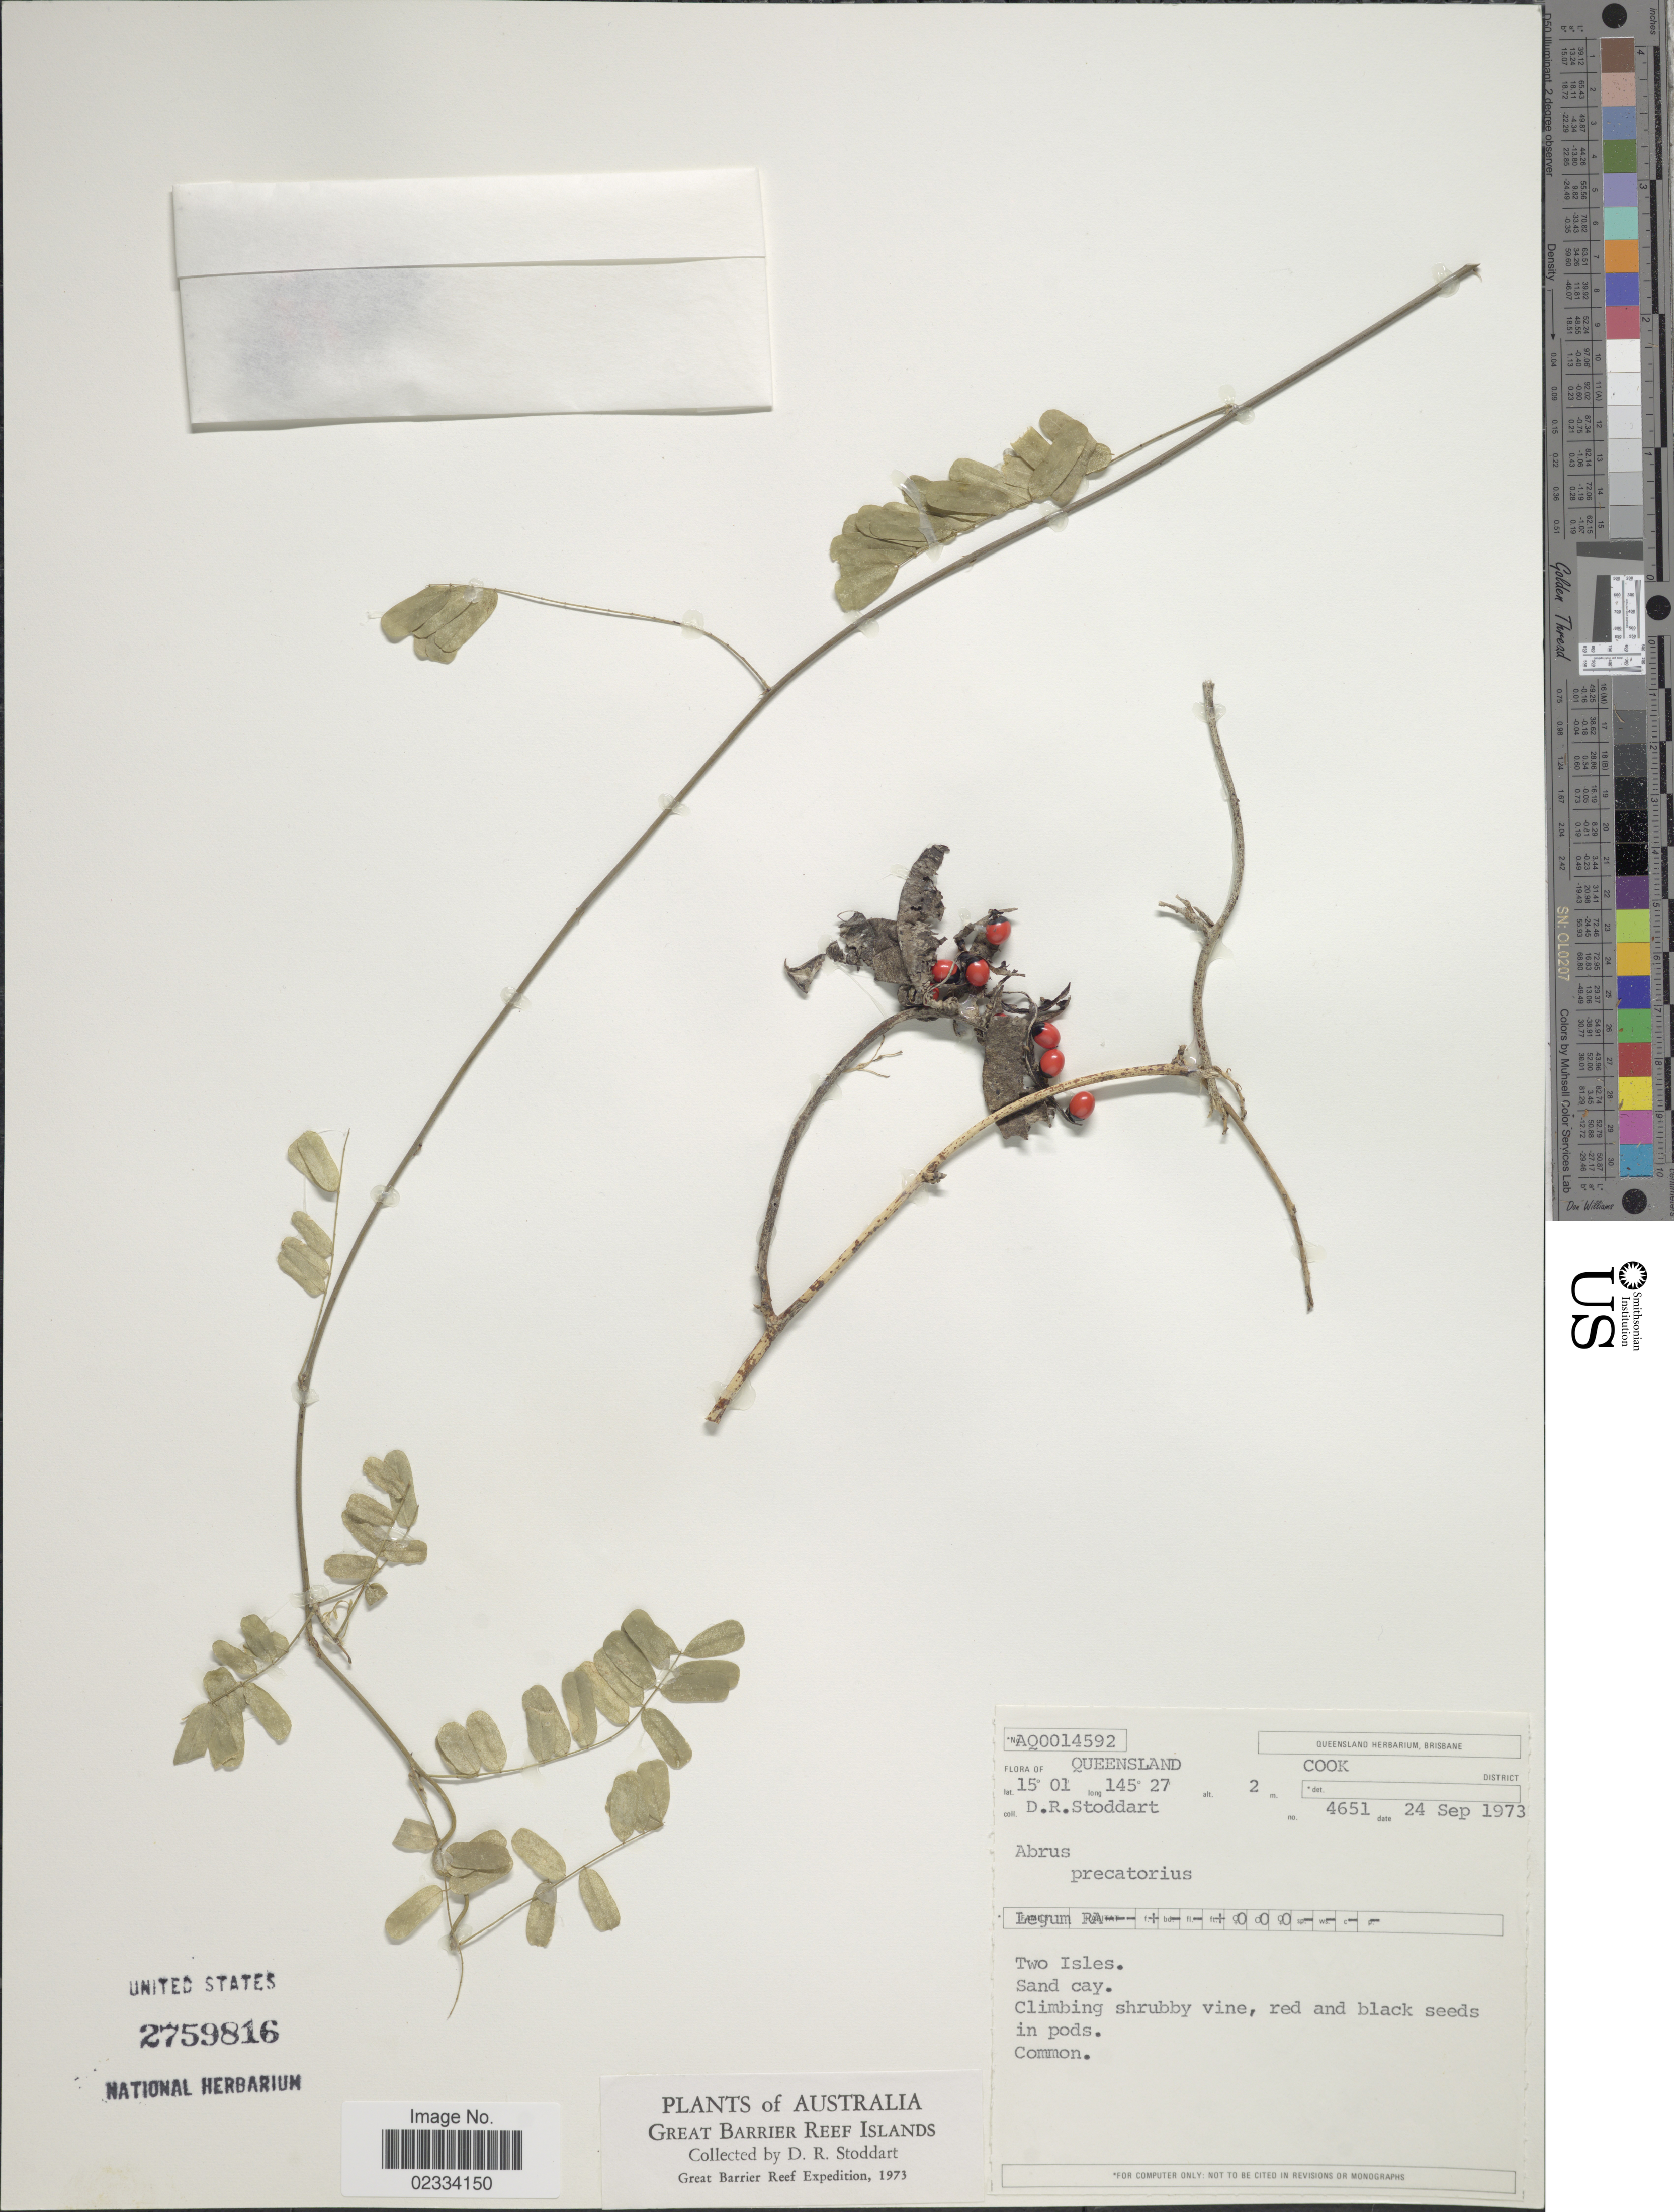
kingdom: Plantae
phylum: Tracheophyta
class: Magnoliopsida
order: Fabales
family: Fabaceae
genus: Abrus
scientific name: Abrus sp.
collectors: D. R. Stoddart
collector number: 4651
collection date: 1973-09-24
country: Australia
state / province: Queensland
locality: Cook District. Two Isles. Great Barrier Reef Islands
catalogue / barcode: US 2759816